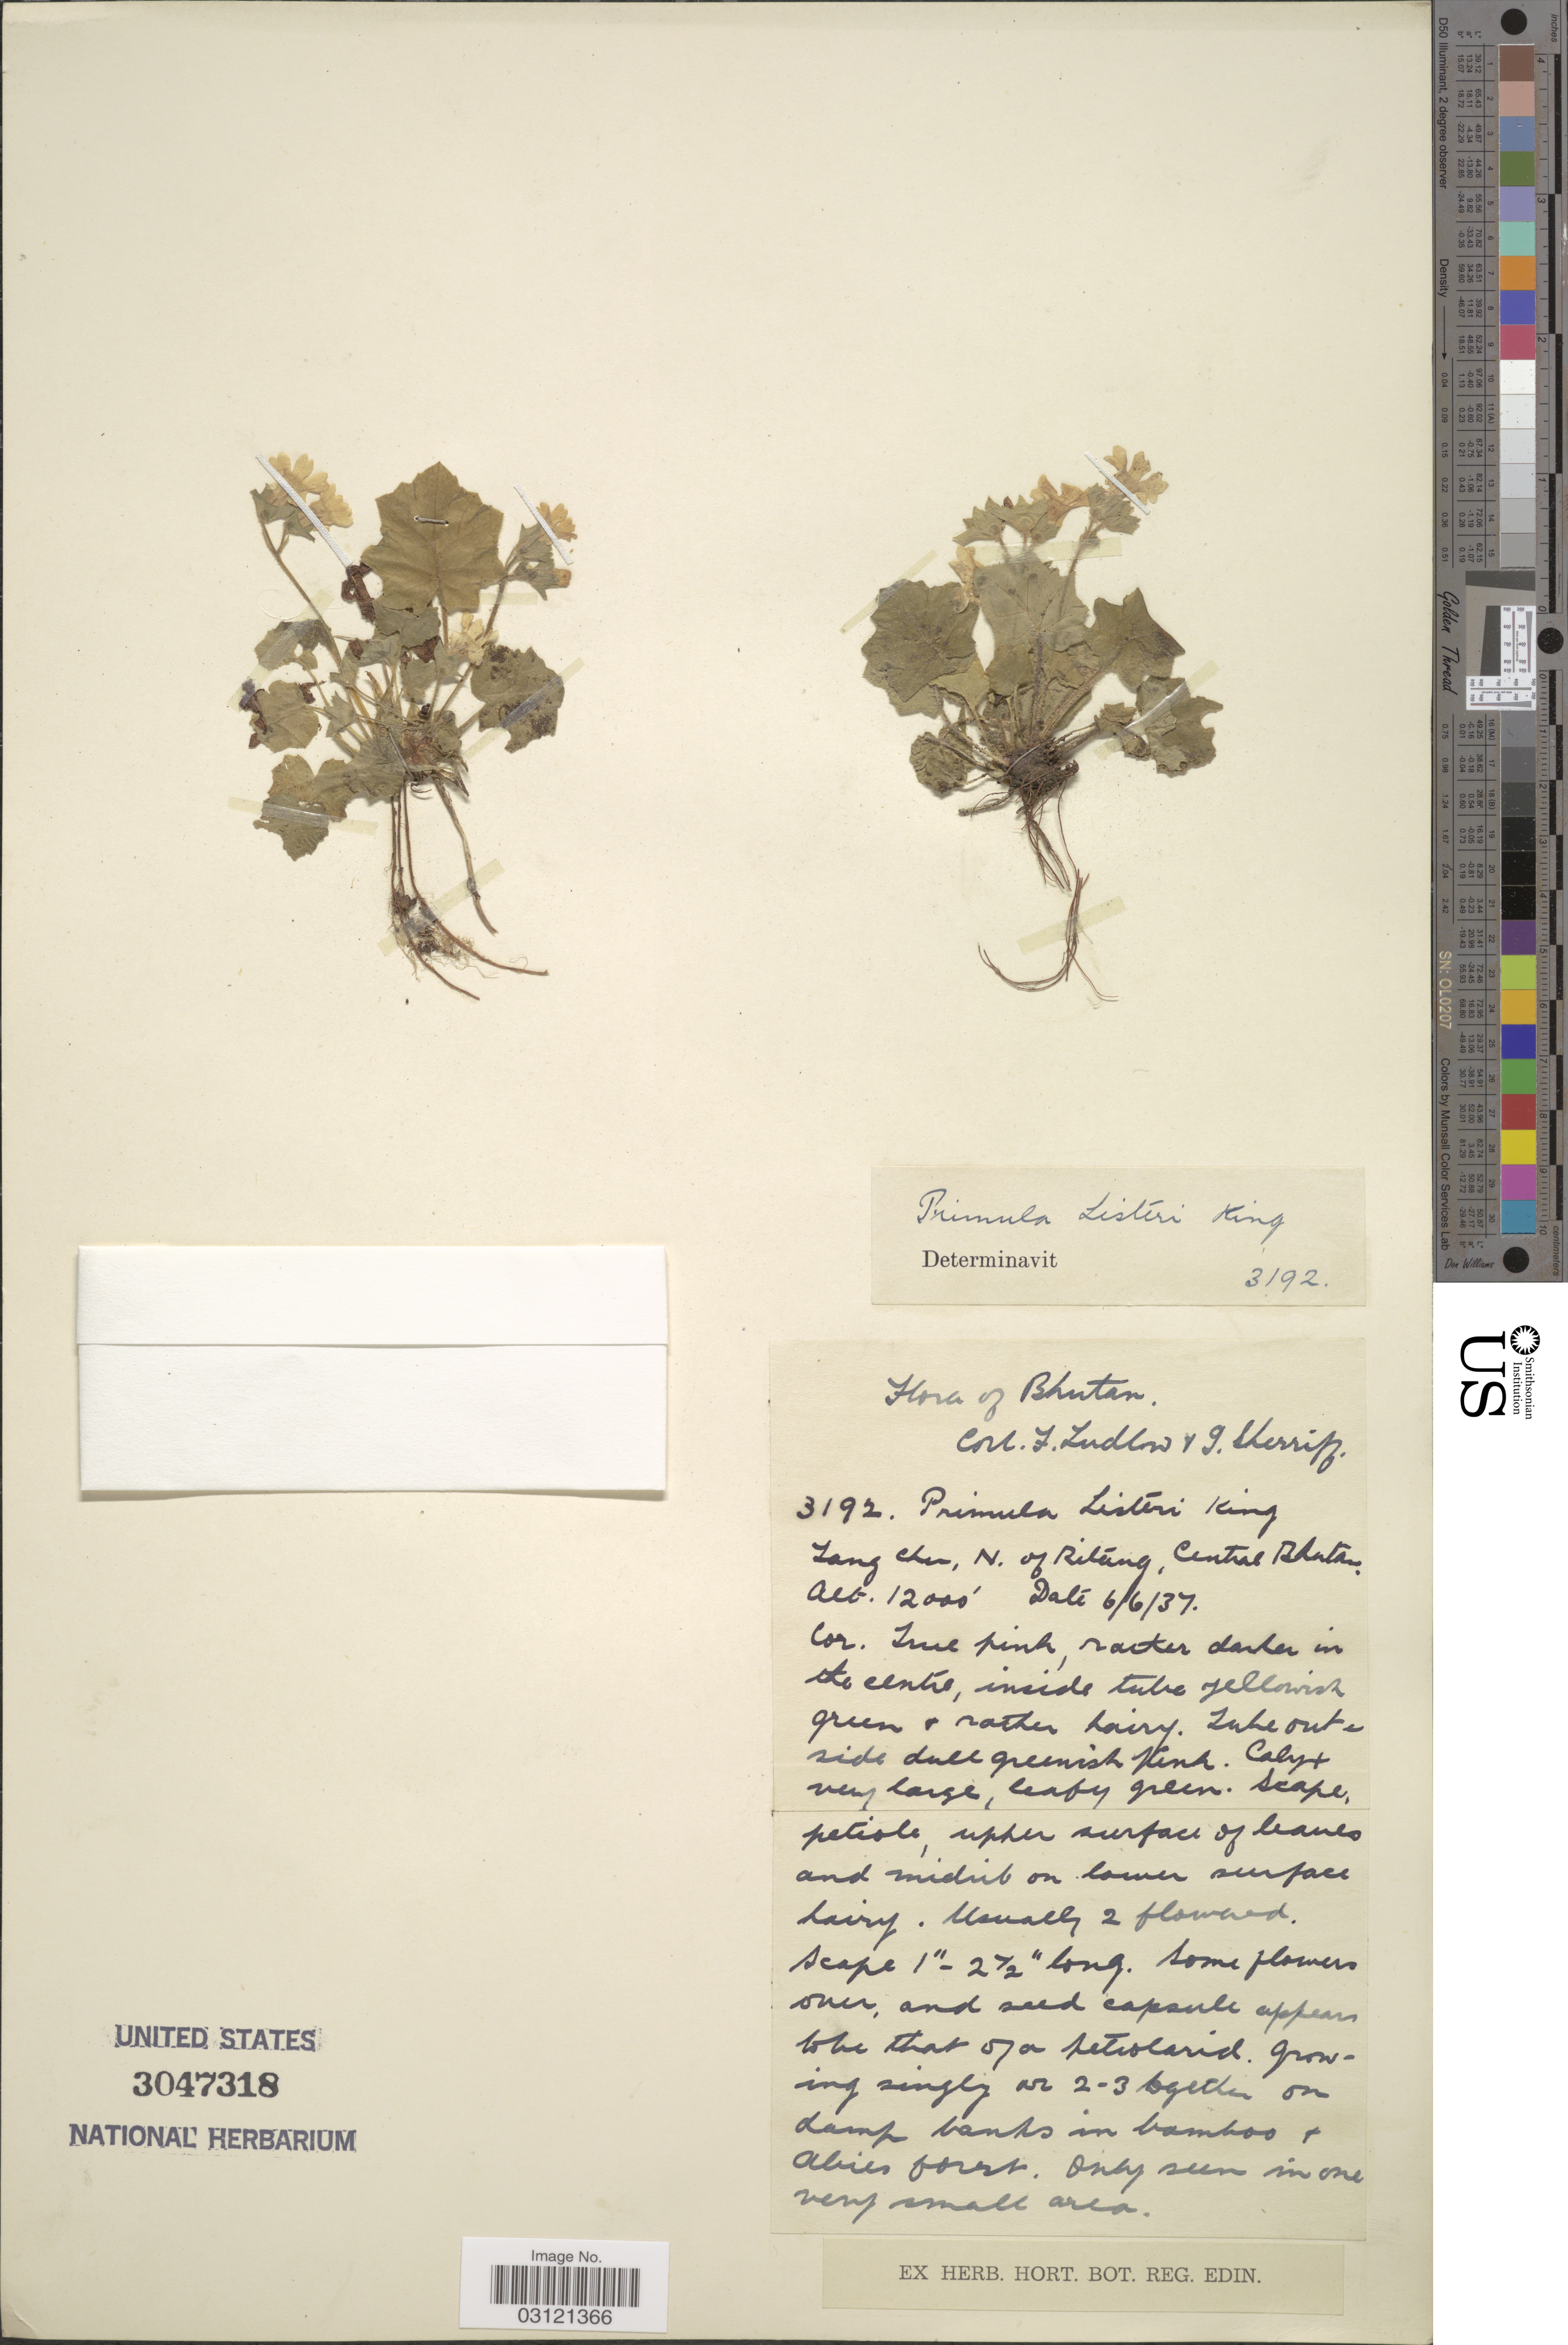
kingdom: Plantae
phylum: Tracheophyta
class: Magnoliopsida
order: Ericales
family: Primulaceae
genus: Primula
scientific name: Primula listeri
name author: King ex Hook. f.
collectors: F. Ludlow & G. Sherriff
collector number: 3192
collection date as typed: Transcribed d/m/y: 6/6/37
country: Bhutan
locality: Zang Chen, N. of Ritang, Central Bhutan.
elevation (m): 3658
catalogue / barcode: US 3047318